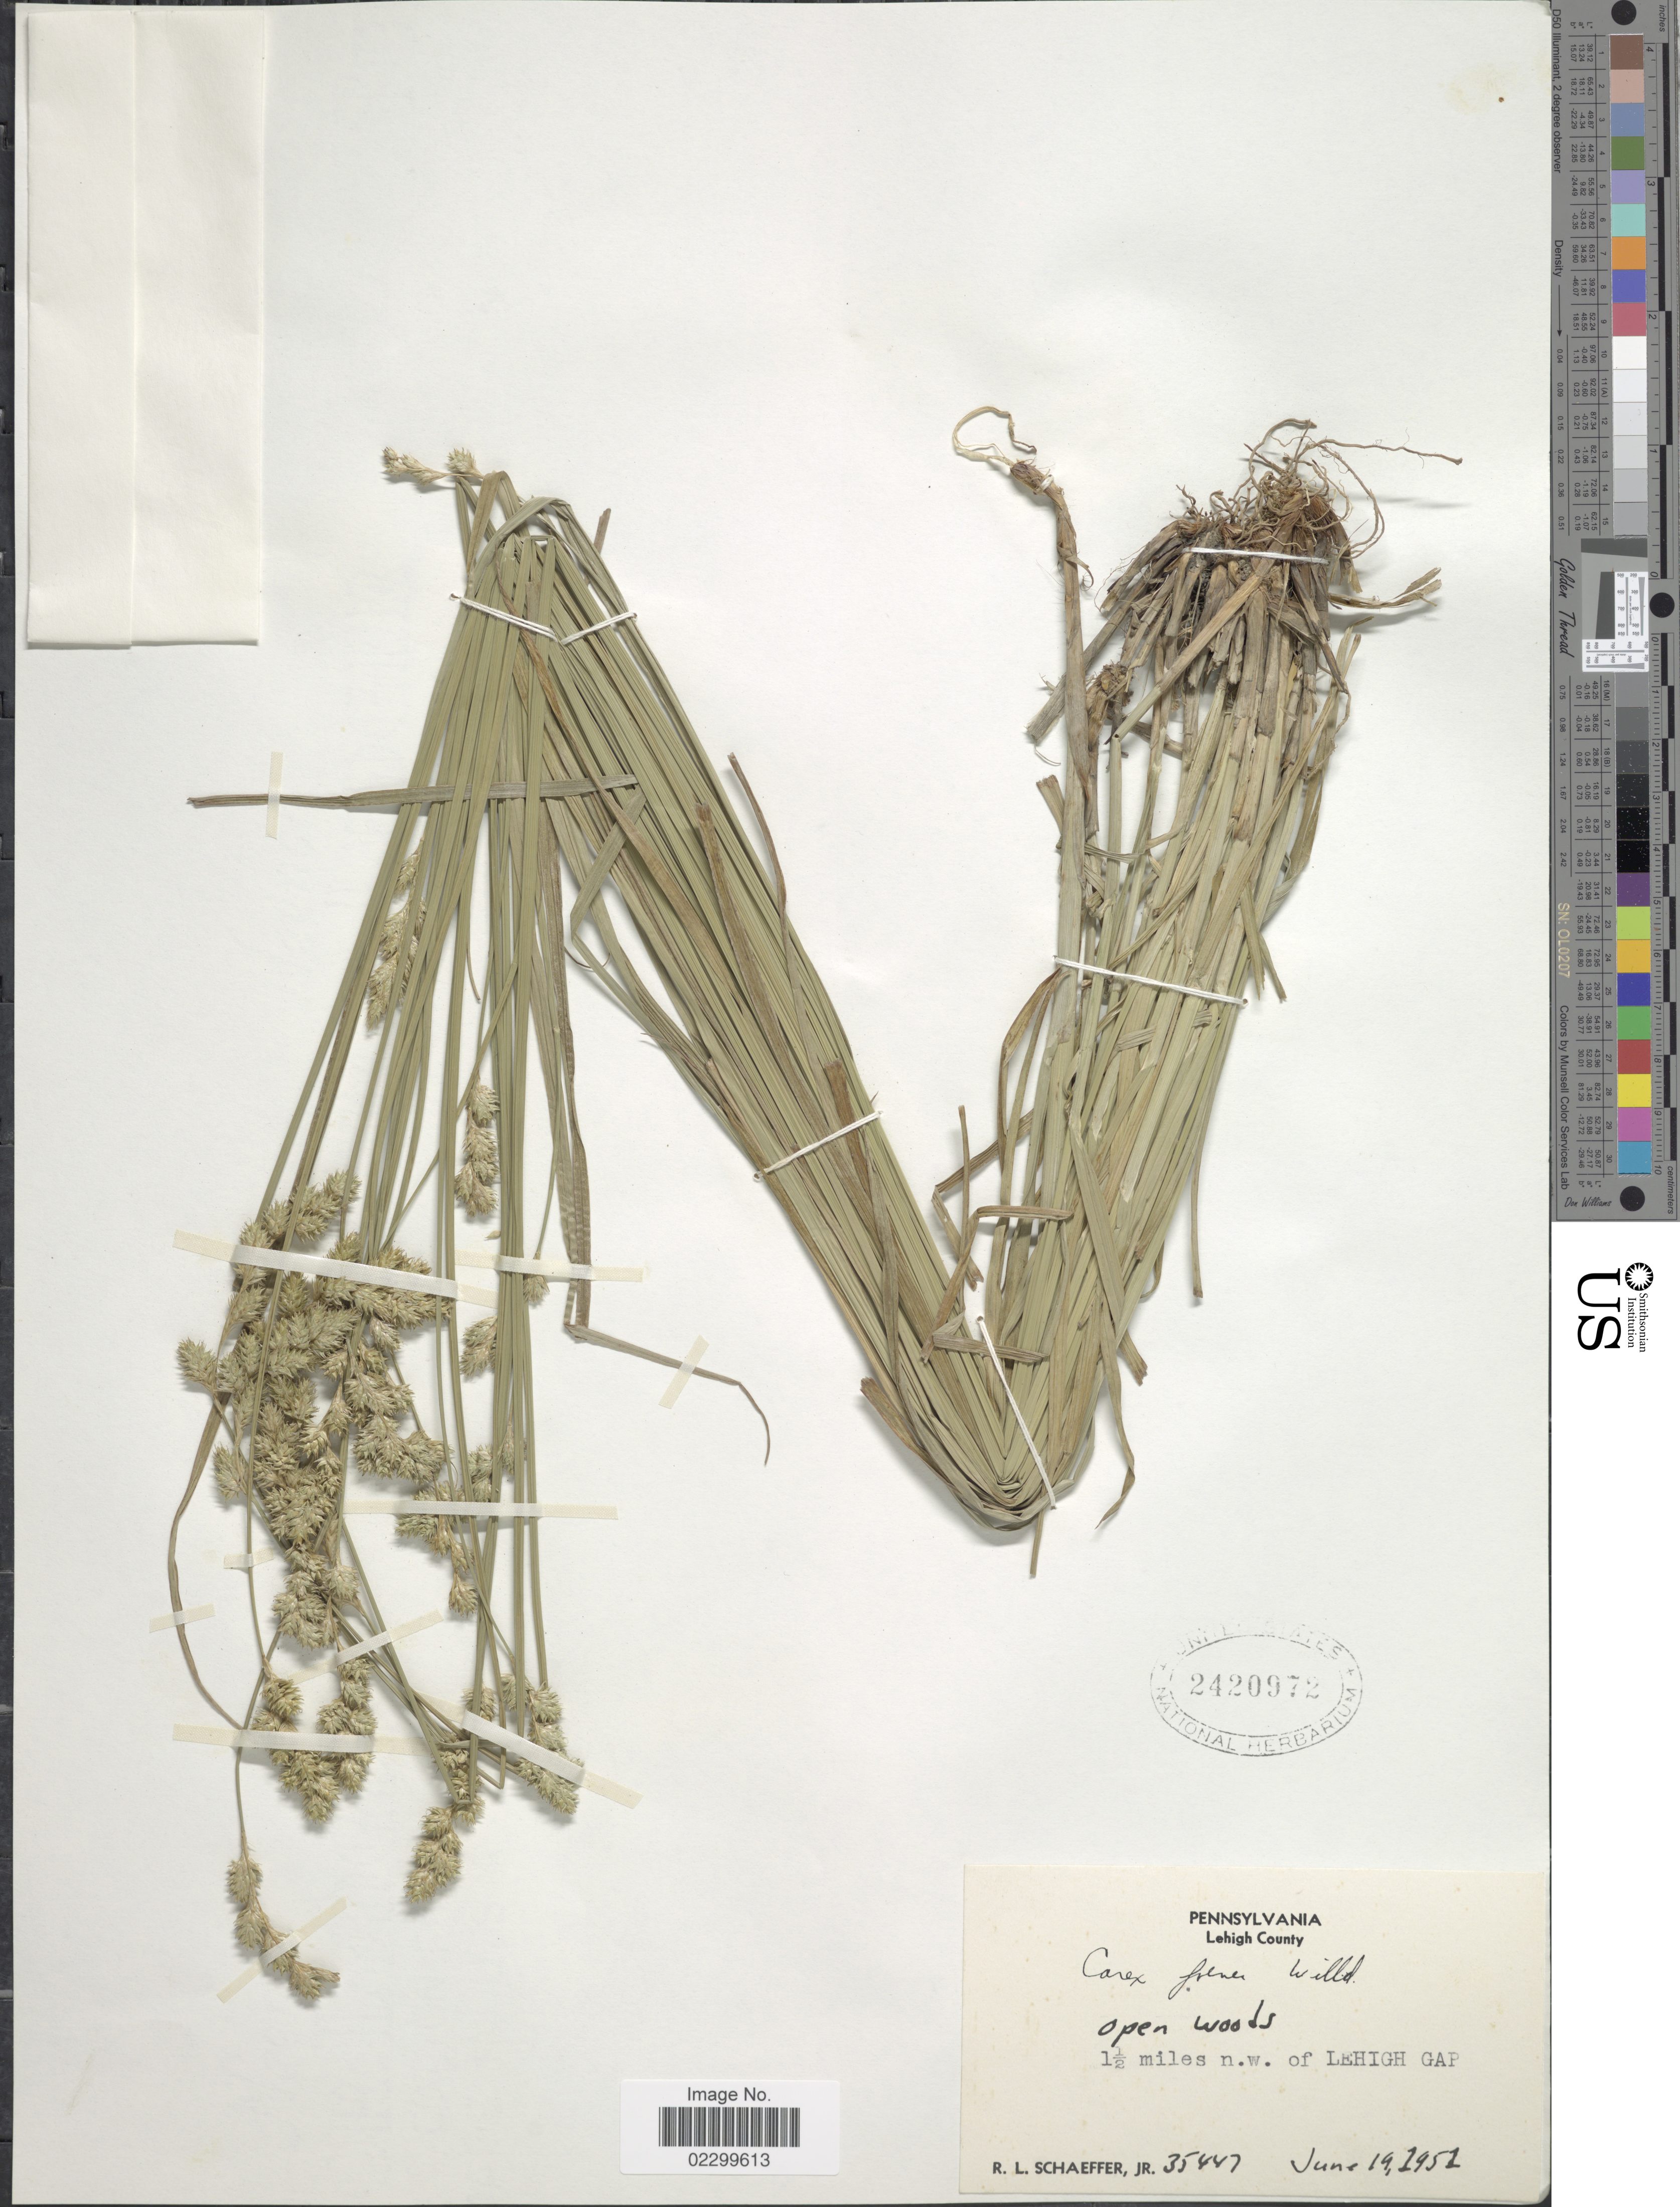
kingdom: Plantae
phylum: Tracheophyta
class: Liliopsida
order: Poales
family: Cyperaceae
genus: Carex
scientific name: Carex argyrantha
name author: Tuck. ex Boott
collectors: R. L. Schaeffer Jr.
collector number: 35447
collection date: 1951-06-19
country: United States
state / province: Pennsylvania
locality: Lehigh County, open woods, 1 1/2 miles n.w. of Lehigh Gap.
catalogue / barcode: US 2420972